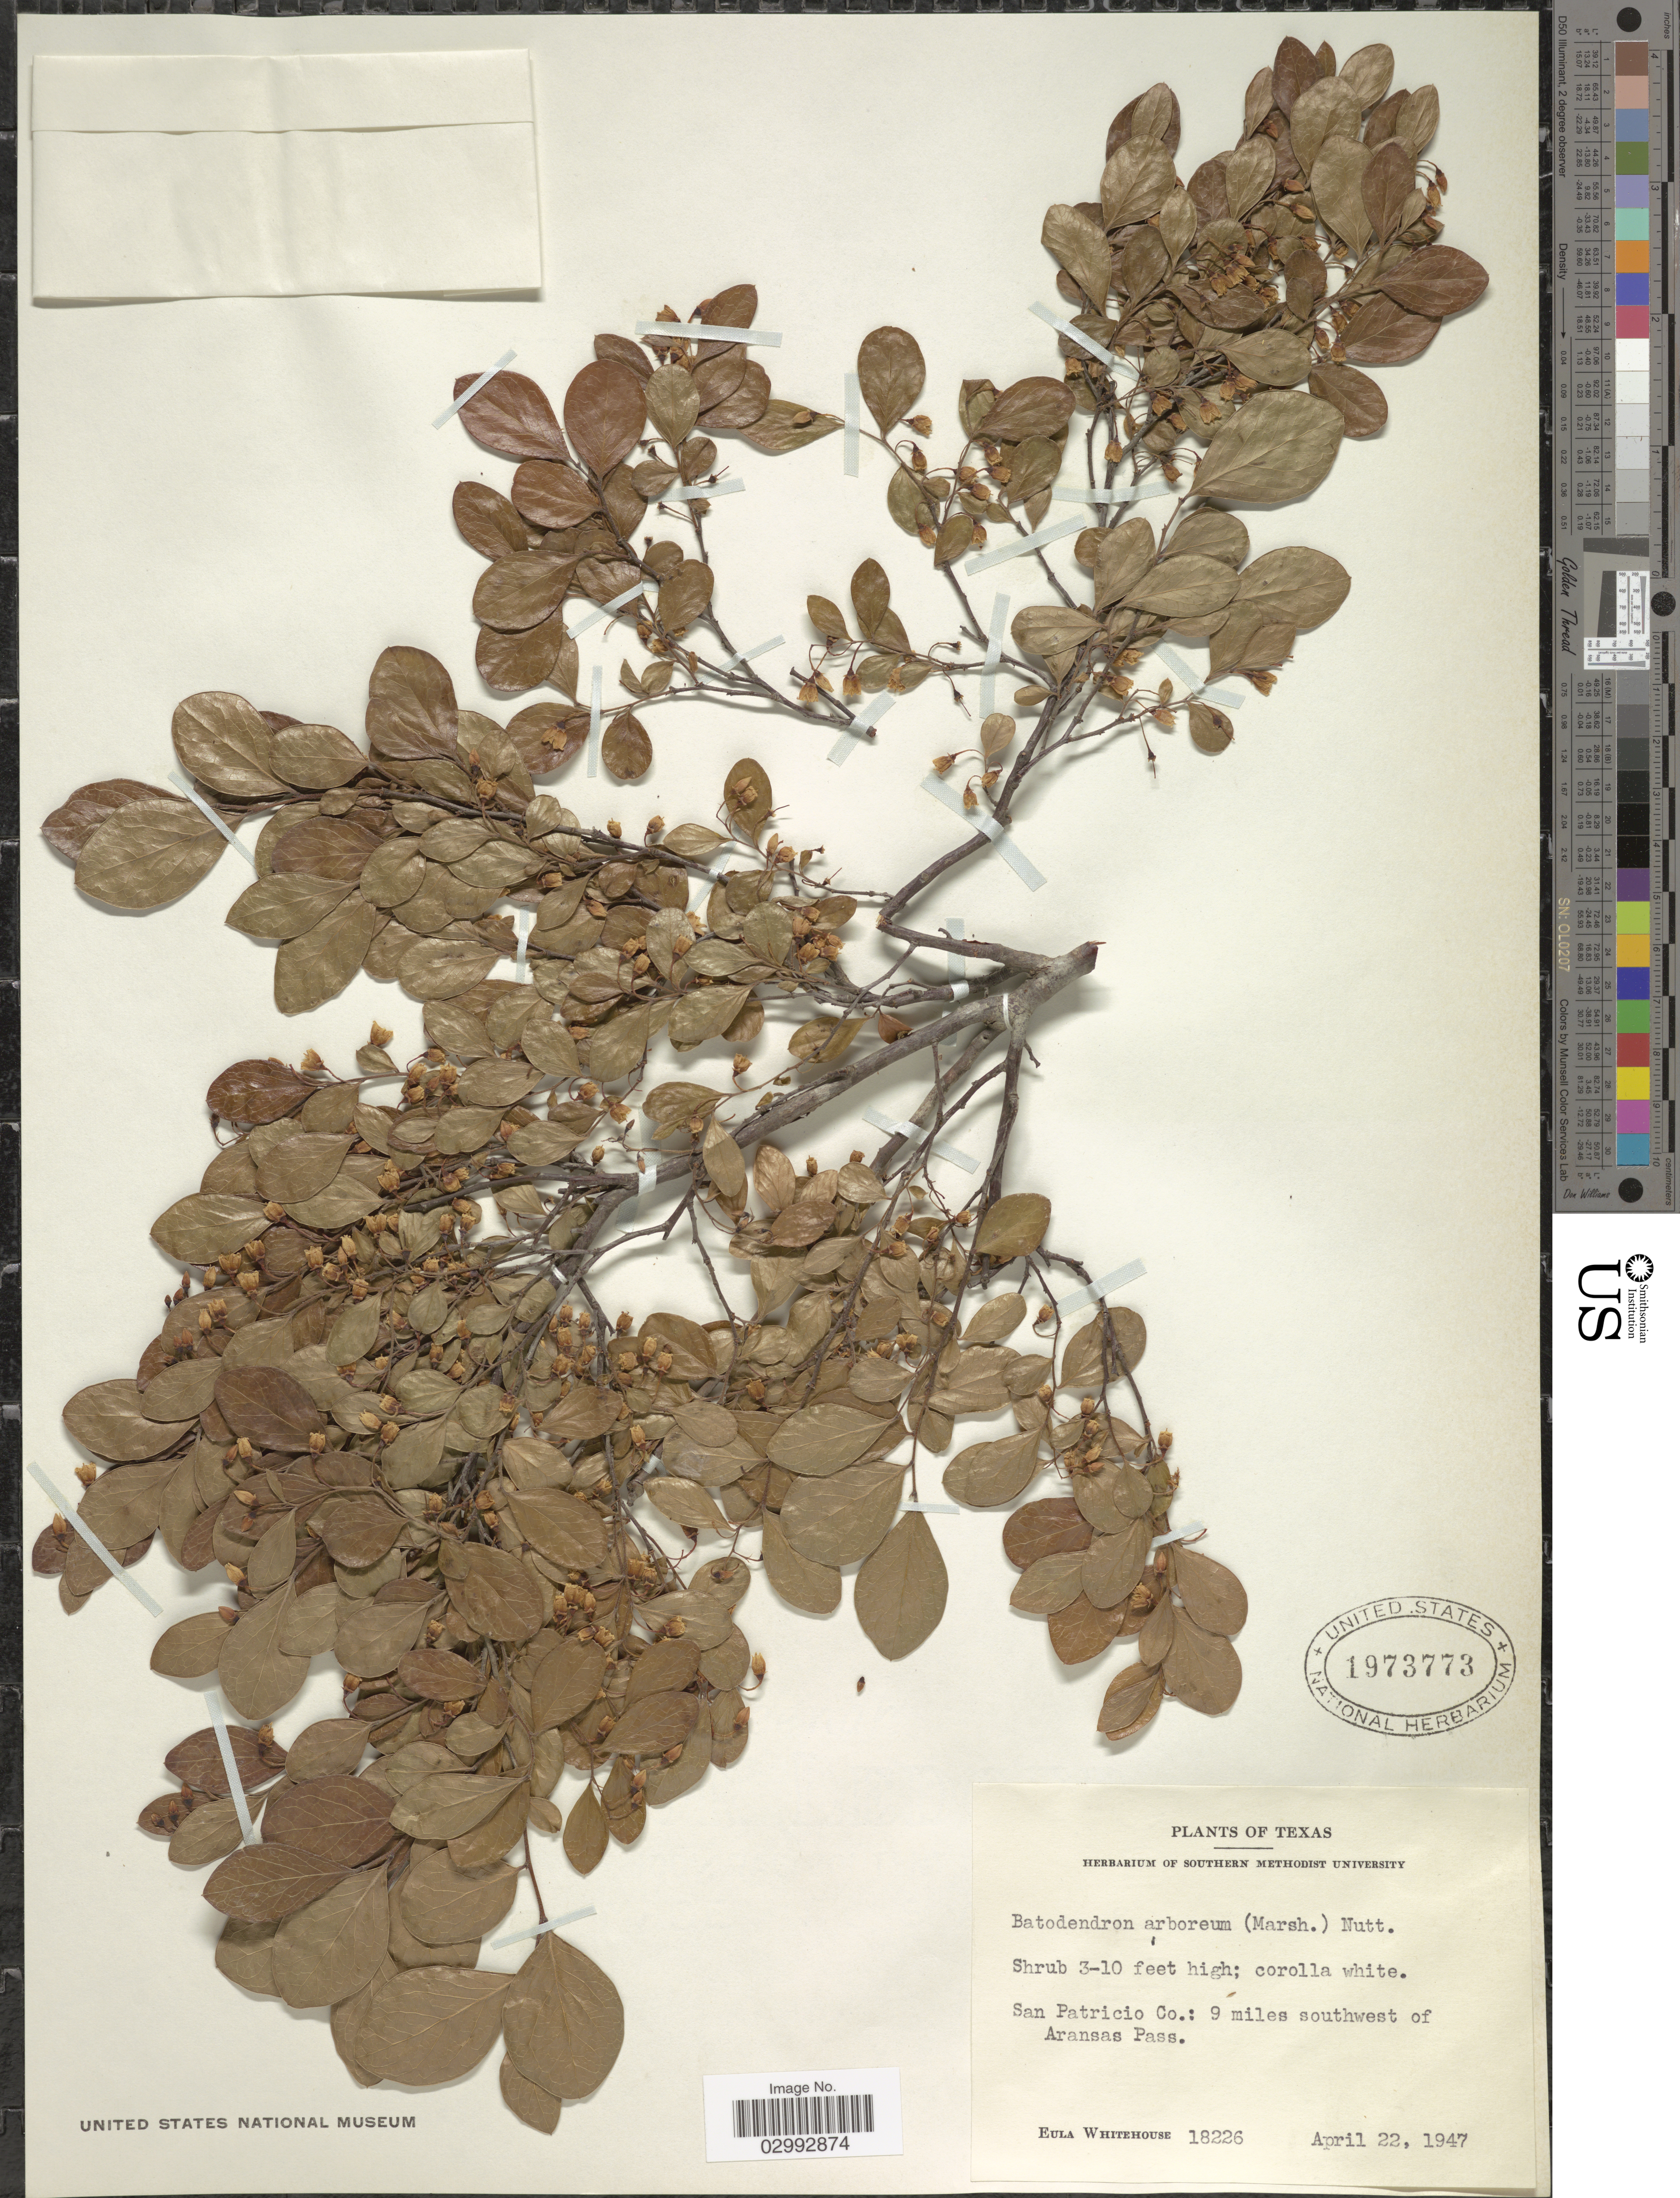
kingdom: Plantae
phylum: Tracheophyta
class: Magnoliopsida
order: Ericales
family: Ericaceae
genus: Batodendron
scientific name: Batodendron arboreum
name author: Nutt.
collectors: E. Whitehouse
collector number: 18226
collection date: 1947-04-22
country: United States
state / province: Texas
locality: San Patricio Co.: 9 miles southwest of Aransas Pass.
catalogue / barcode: US 1973773